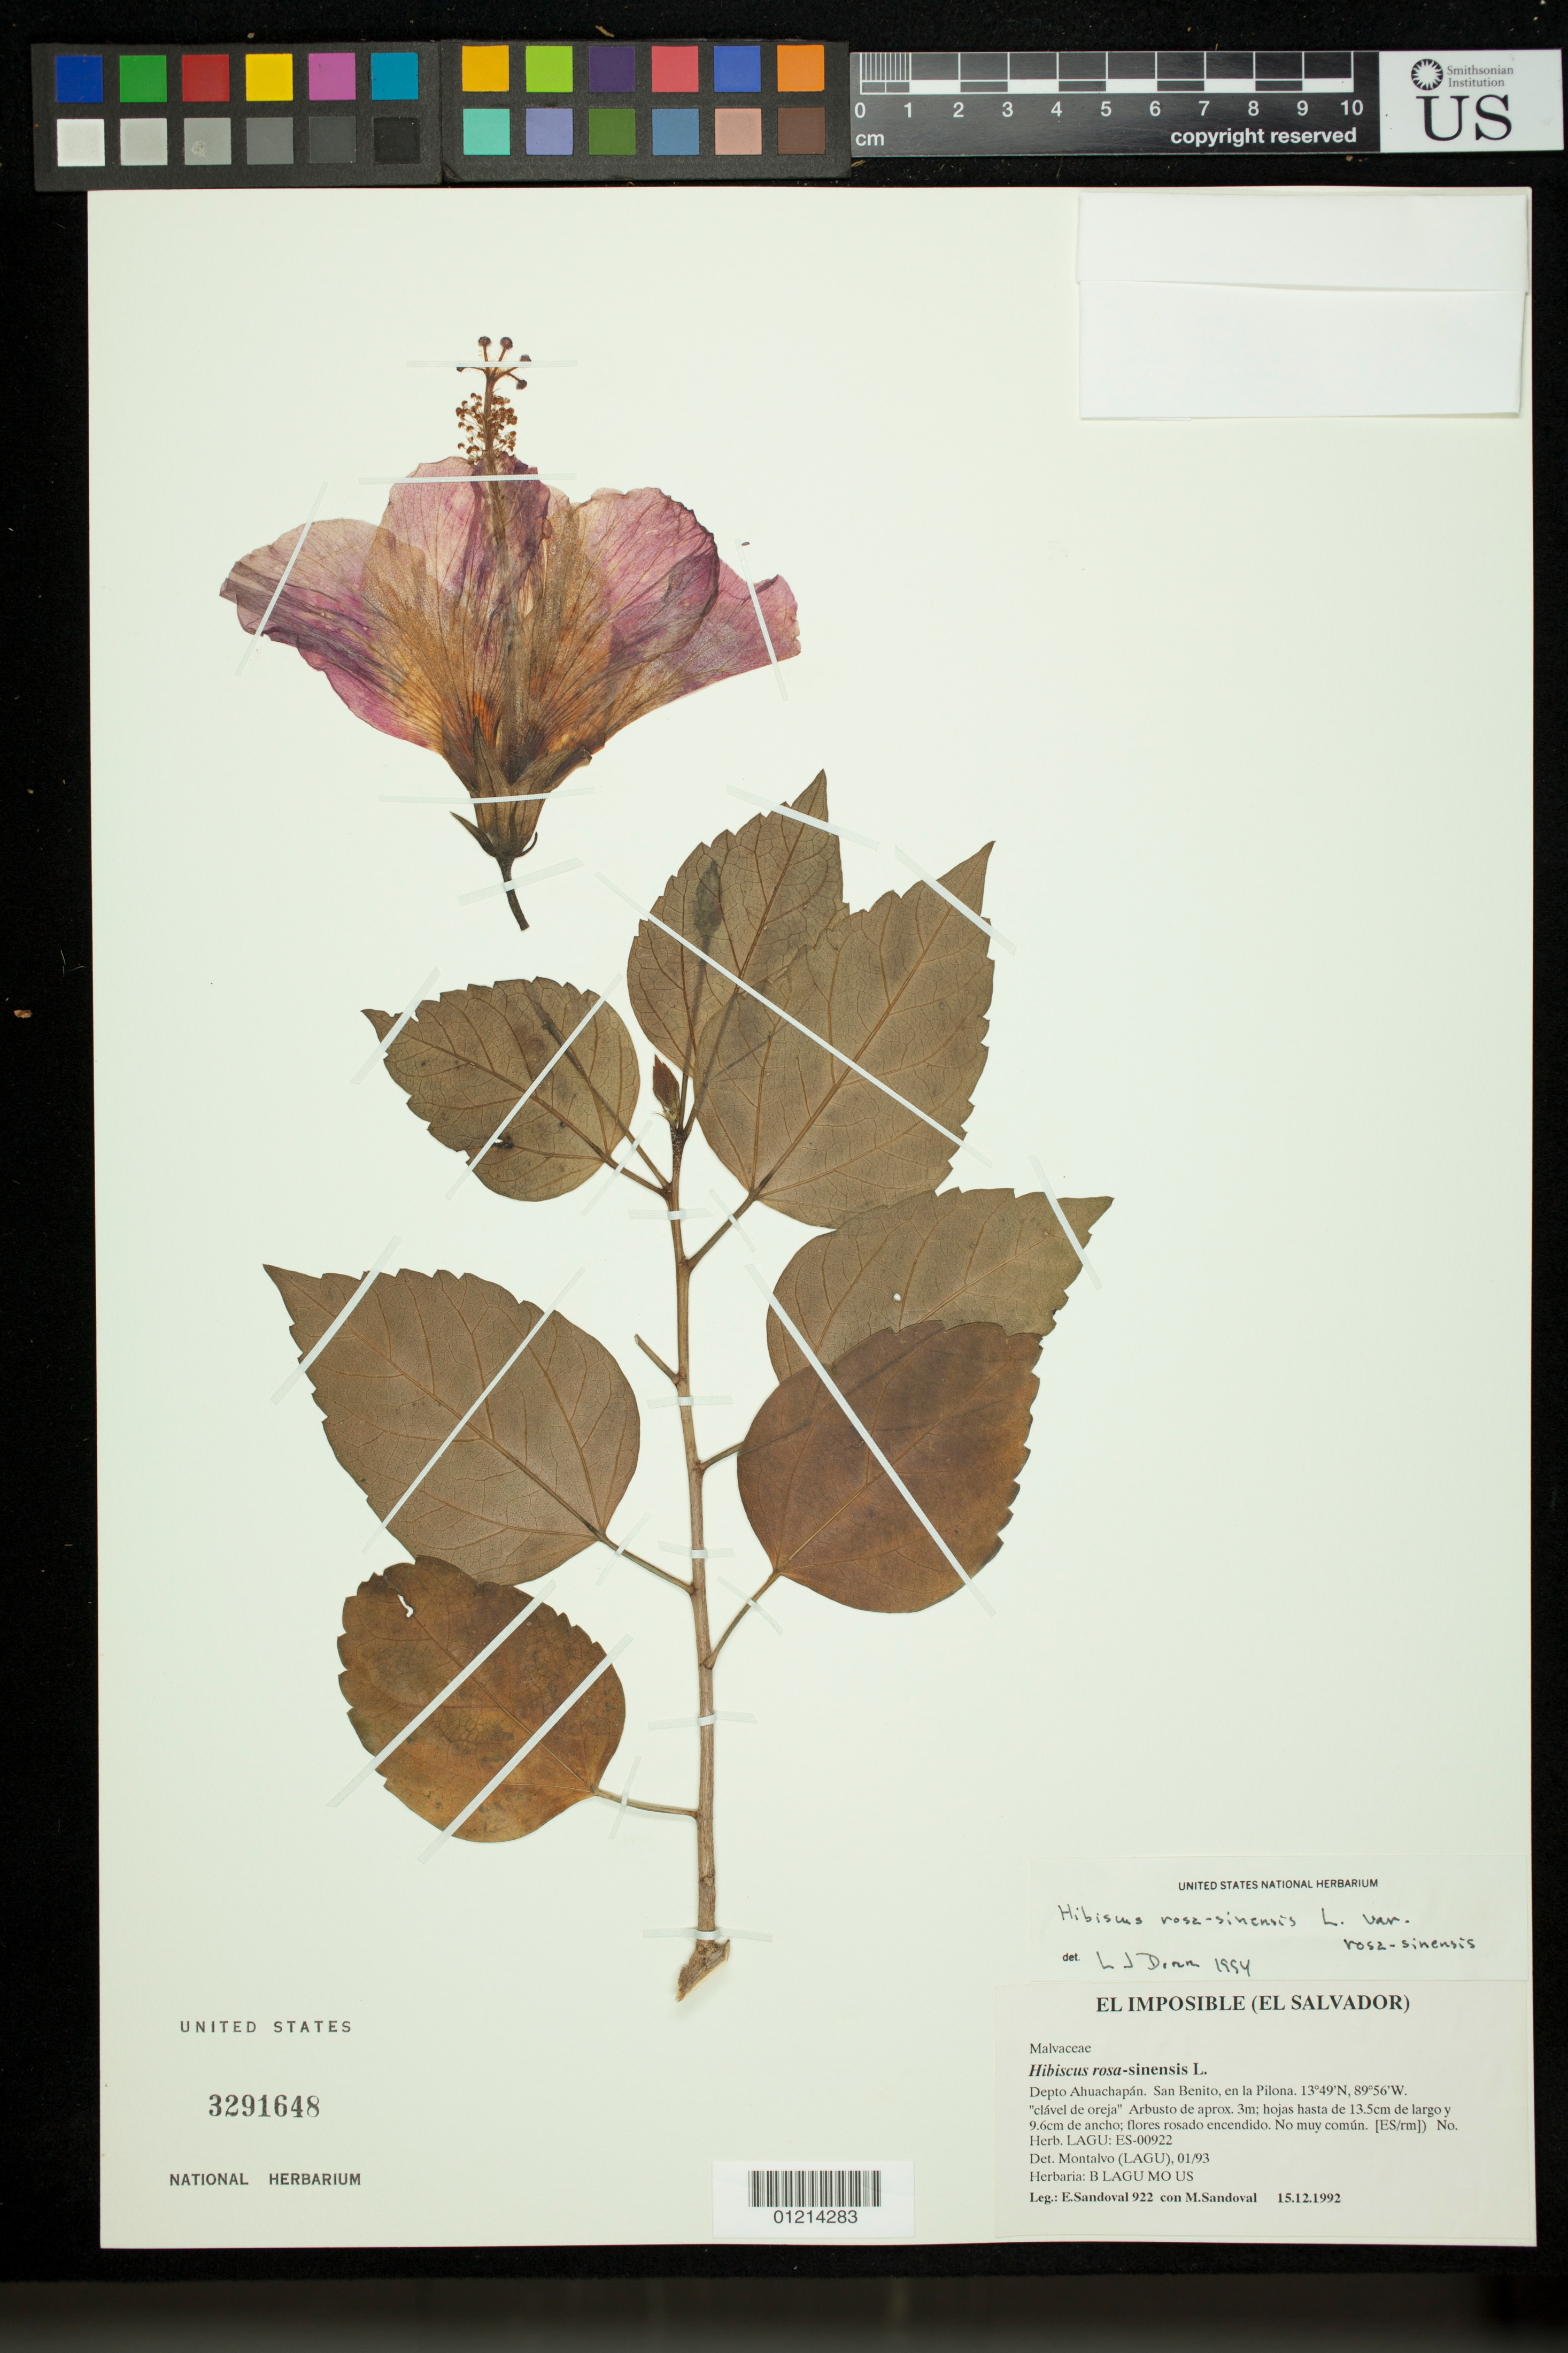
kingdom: Plantae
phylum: Tracheophyta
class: Magnoliopsida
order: Malvales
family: Malvaceae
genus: Hibiscus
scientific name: Hibiscus rosa-sinensis var. rosa-sinensis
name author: L.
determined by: Dorr, L. J., (BOT), Smithsonian Institution - National Museum of Natural History (UNITED STATES)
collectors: E. Sandoval & M. Sandoval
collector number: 922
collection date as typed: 12/15/1992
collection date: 1992-12-15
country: El Salvador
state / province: Ahuachapán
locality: Depto Ahuachapán. San Benito, en la Pilona.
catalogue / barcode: US 3291648